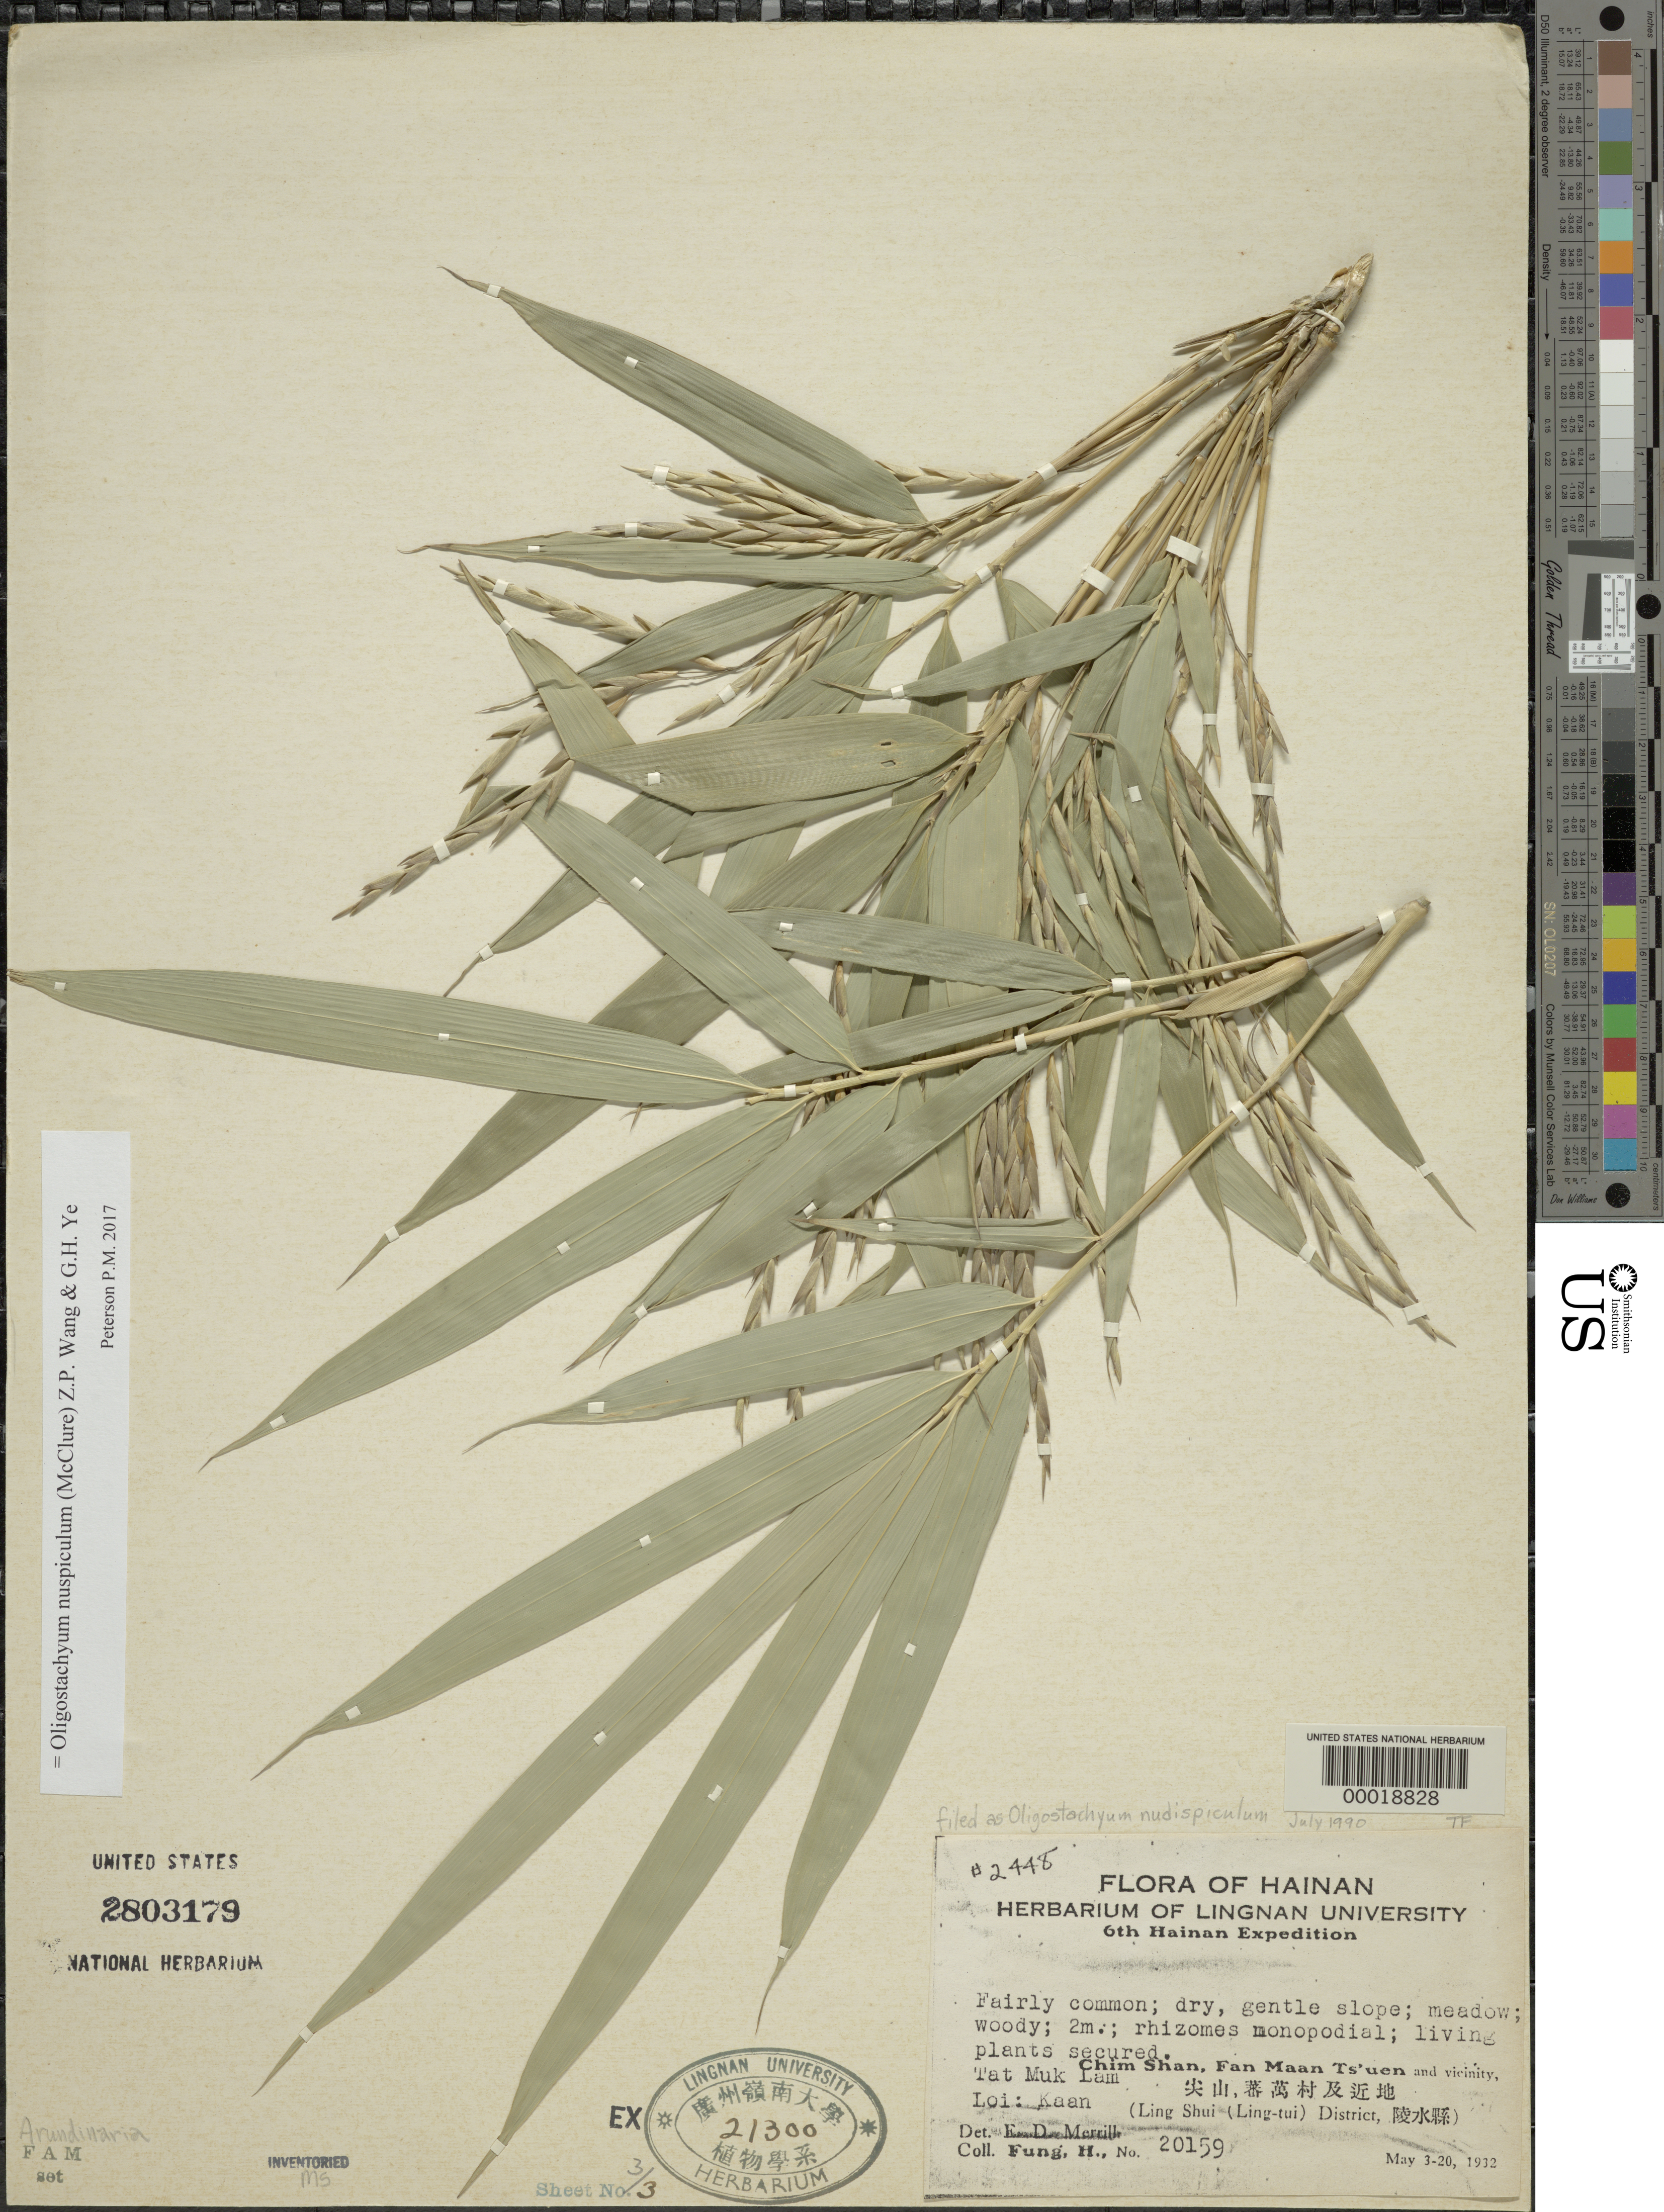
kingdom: Plantae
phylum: Tracheophyta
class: Liliopsida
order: Poales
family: Poaceae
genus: Oligostachyum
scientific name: Oligostachyum nuspiculum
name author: (McClure) Z.P. Wang & G.H. Ye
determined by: Poaceae Reorganization Project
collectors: H. L. Fung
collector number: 20159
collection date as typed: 03 May 1932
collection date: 1932-05-03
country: China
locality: Chim shan, fan maan ts'uen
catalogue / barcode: US 2803179